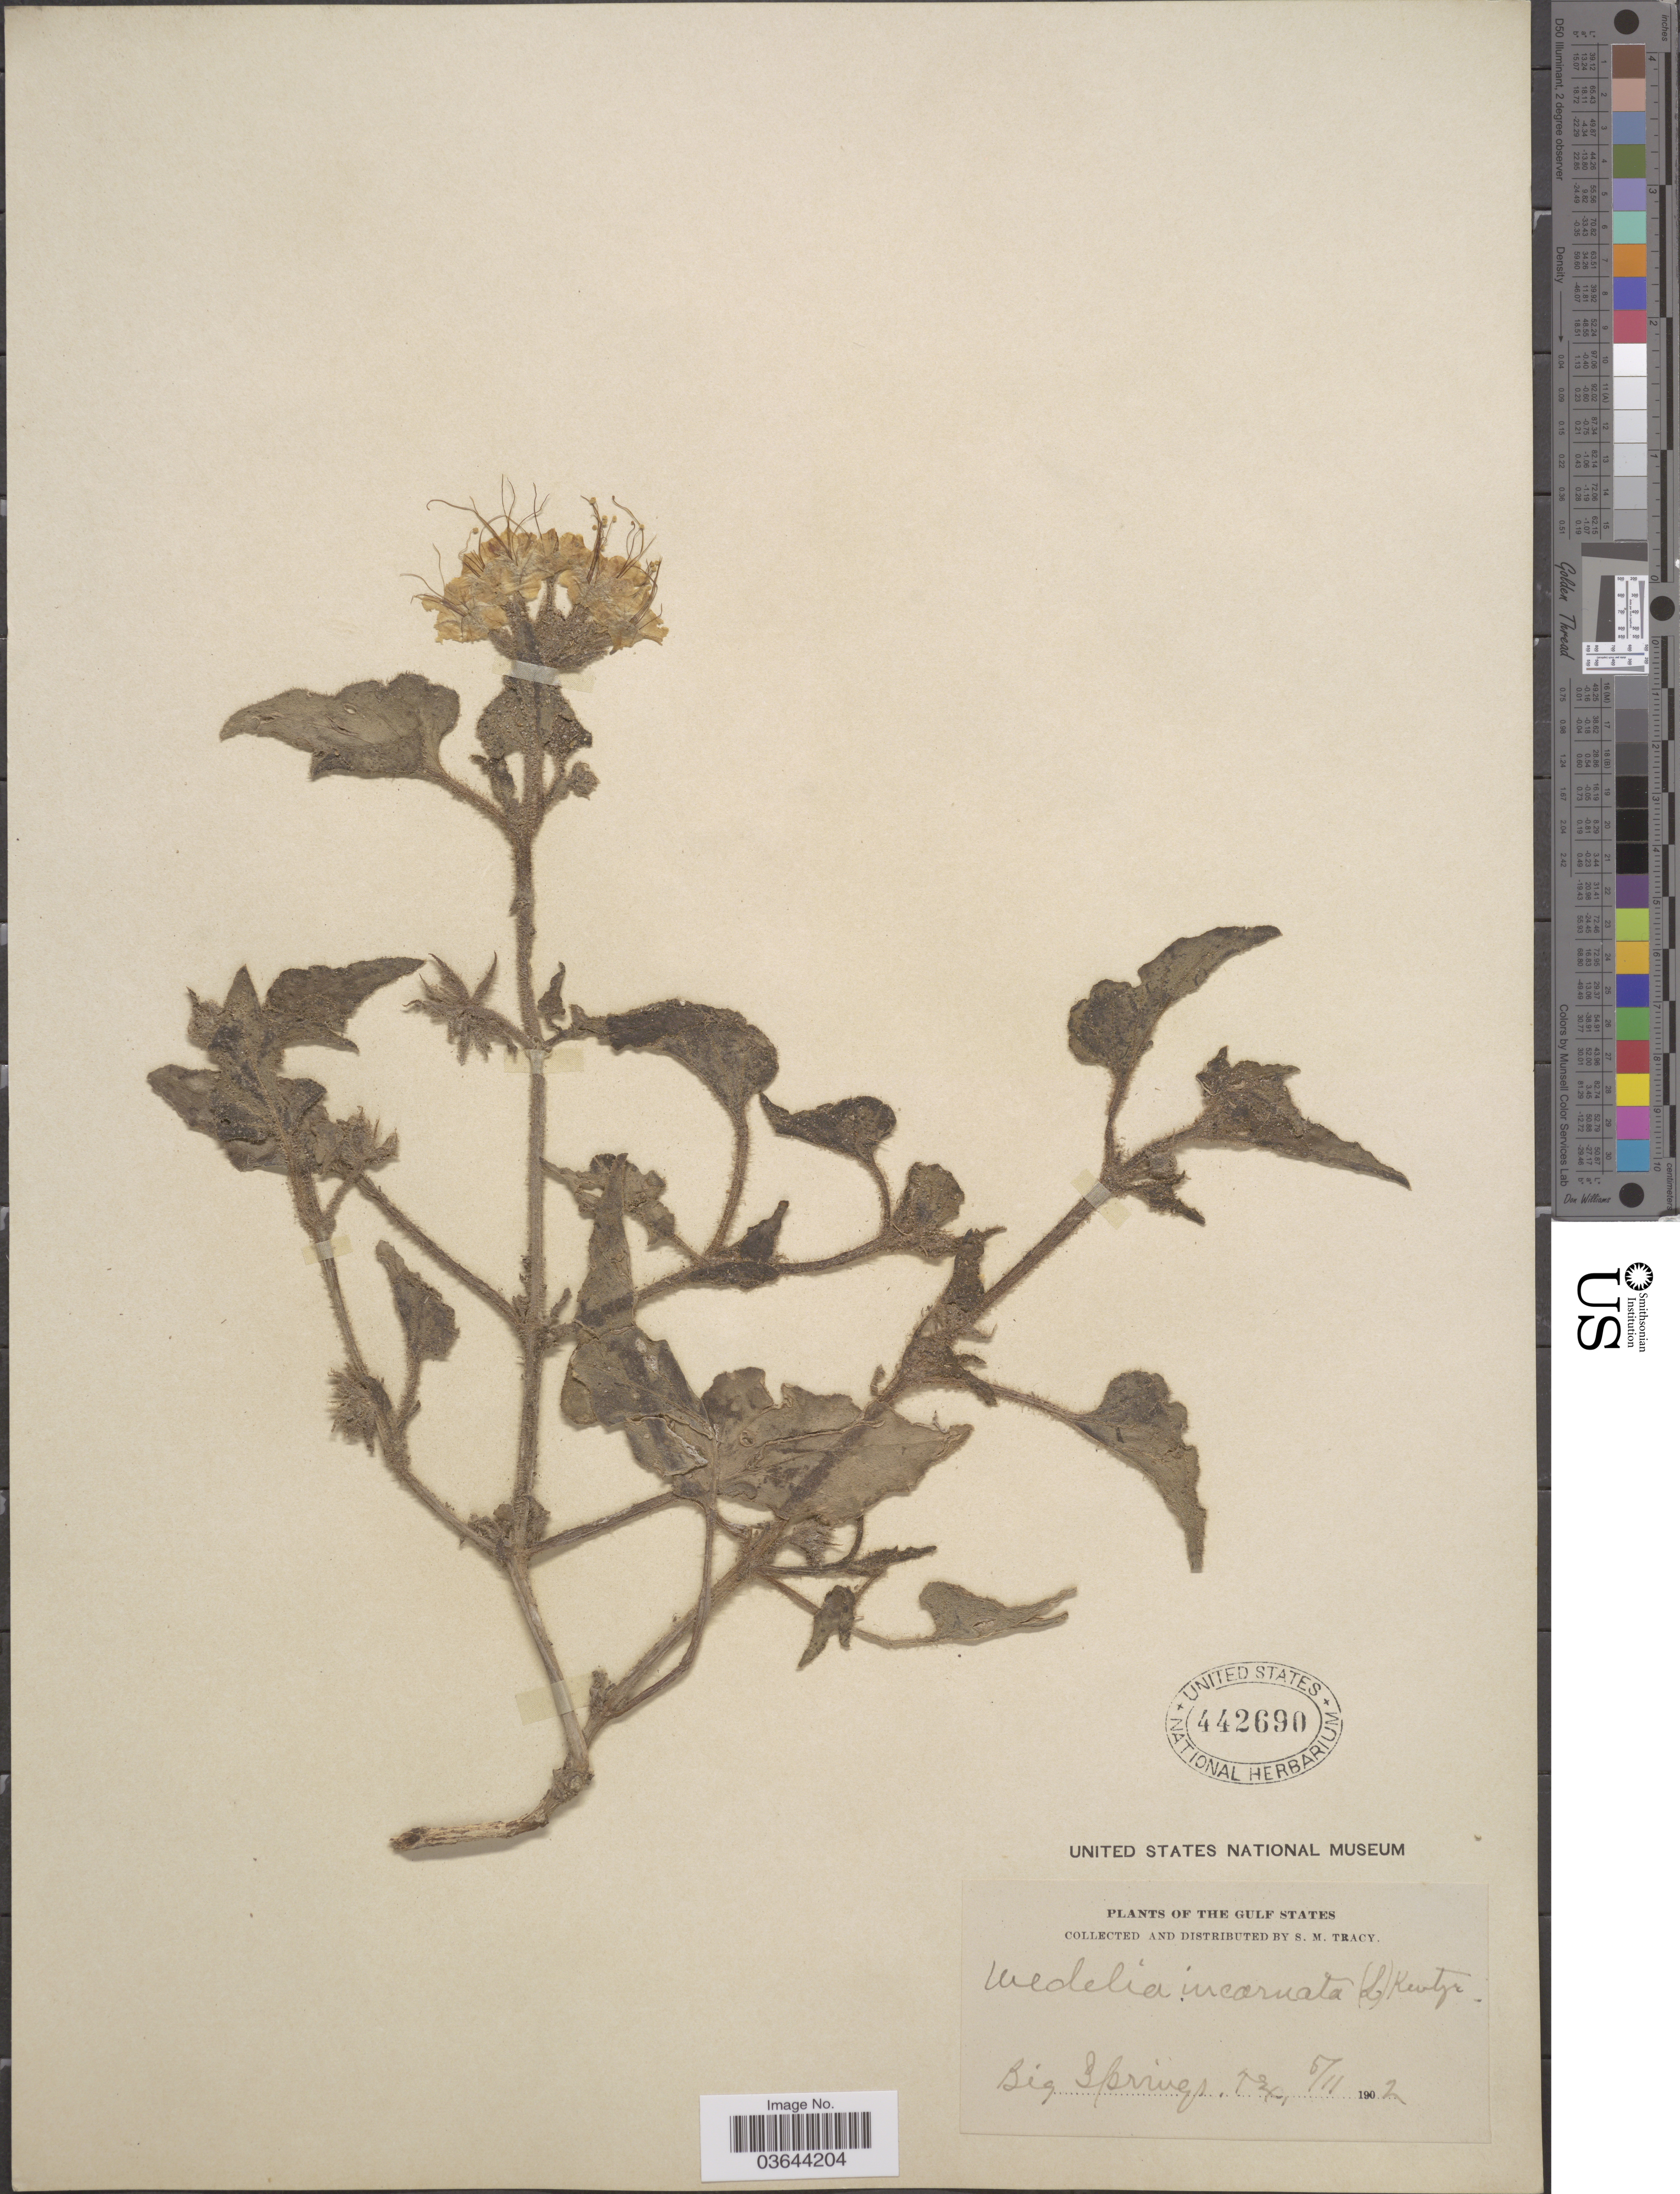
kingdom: Plantae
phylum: Tracheophyta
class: Magnoliopsida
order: Caryophyllales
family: Nyctaginaceae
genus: Nyctaginia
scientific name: Nyctaginia capitata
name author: Choisy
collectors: S. M. Tracy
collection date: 1902-05-11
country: United States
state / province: Texas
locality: The Gulf States. Big Springs.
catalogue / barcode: US 442690